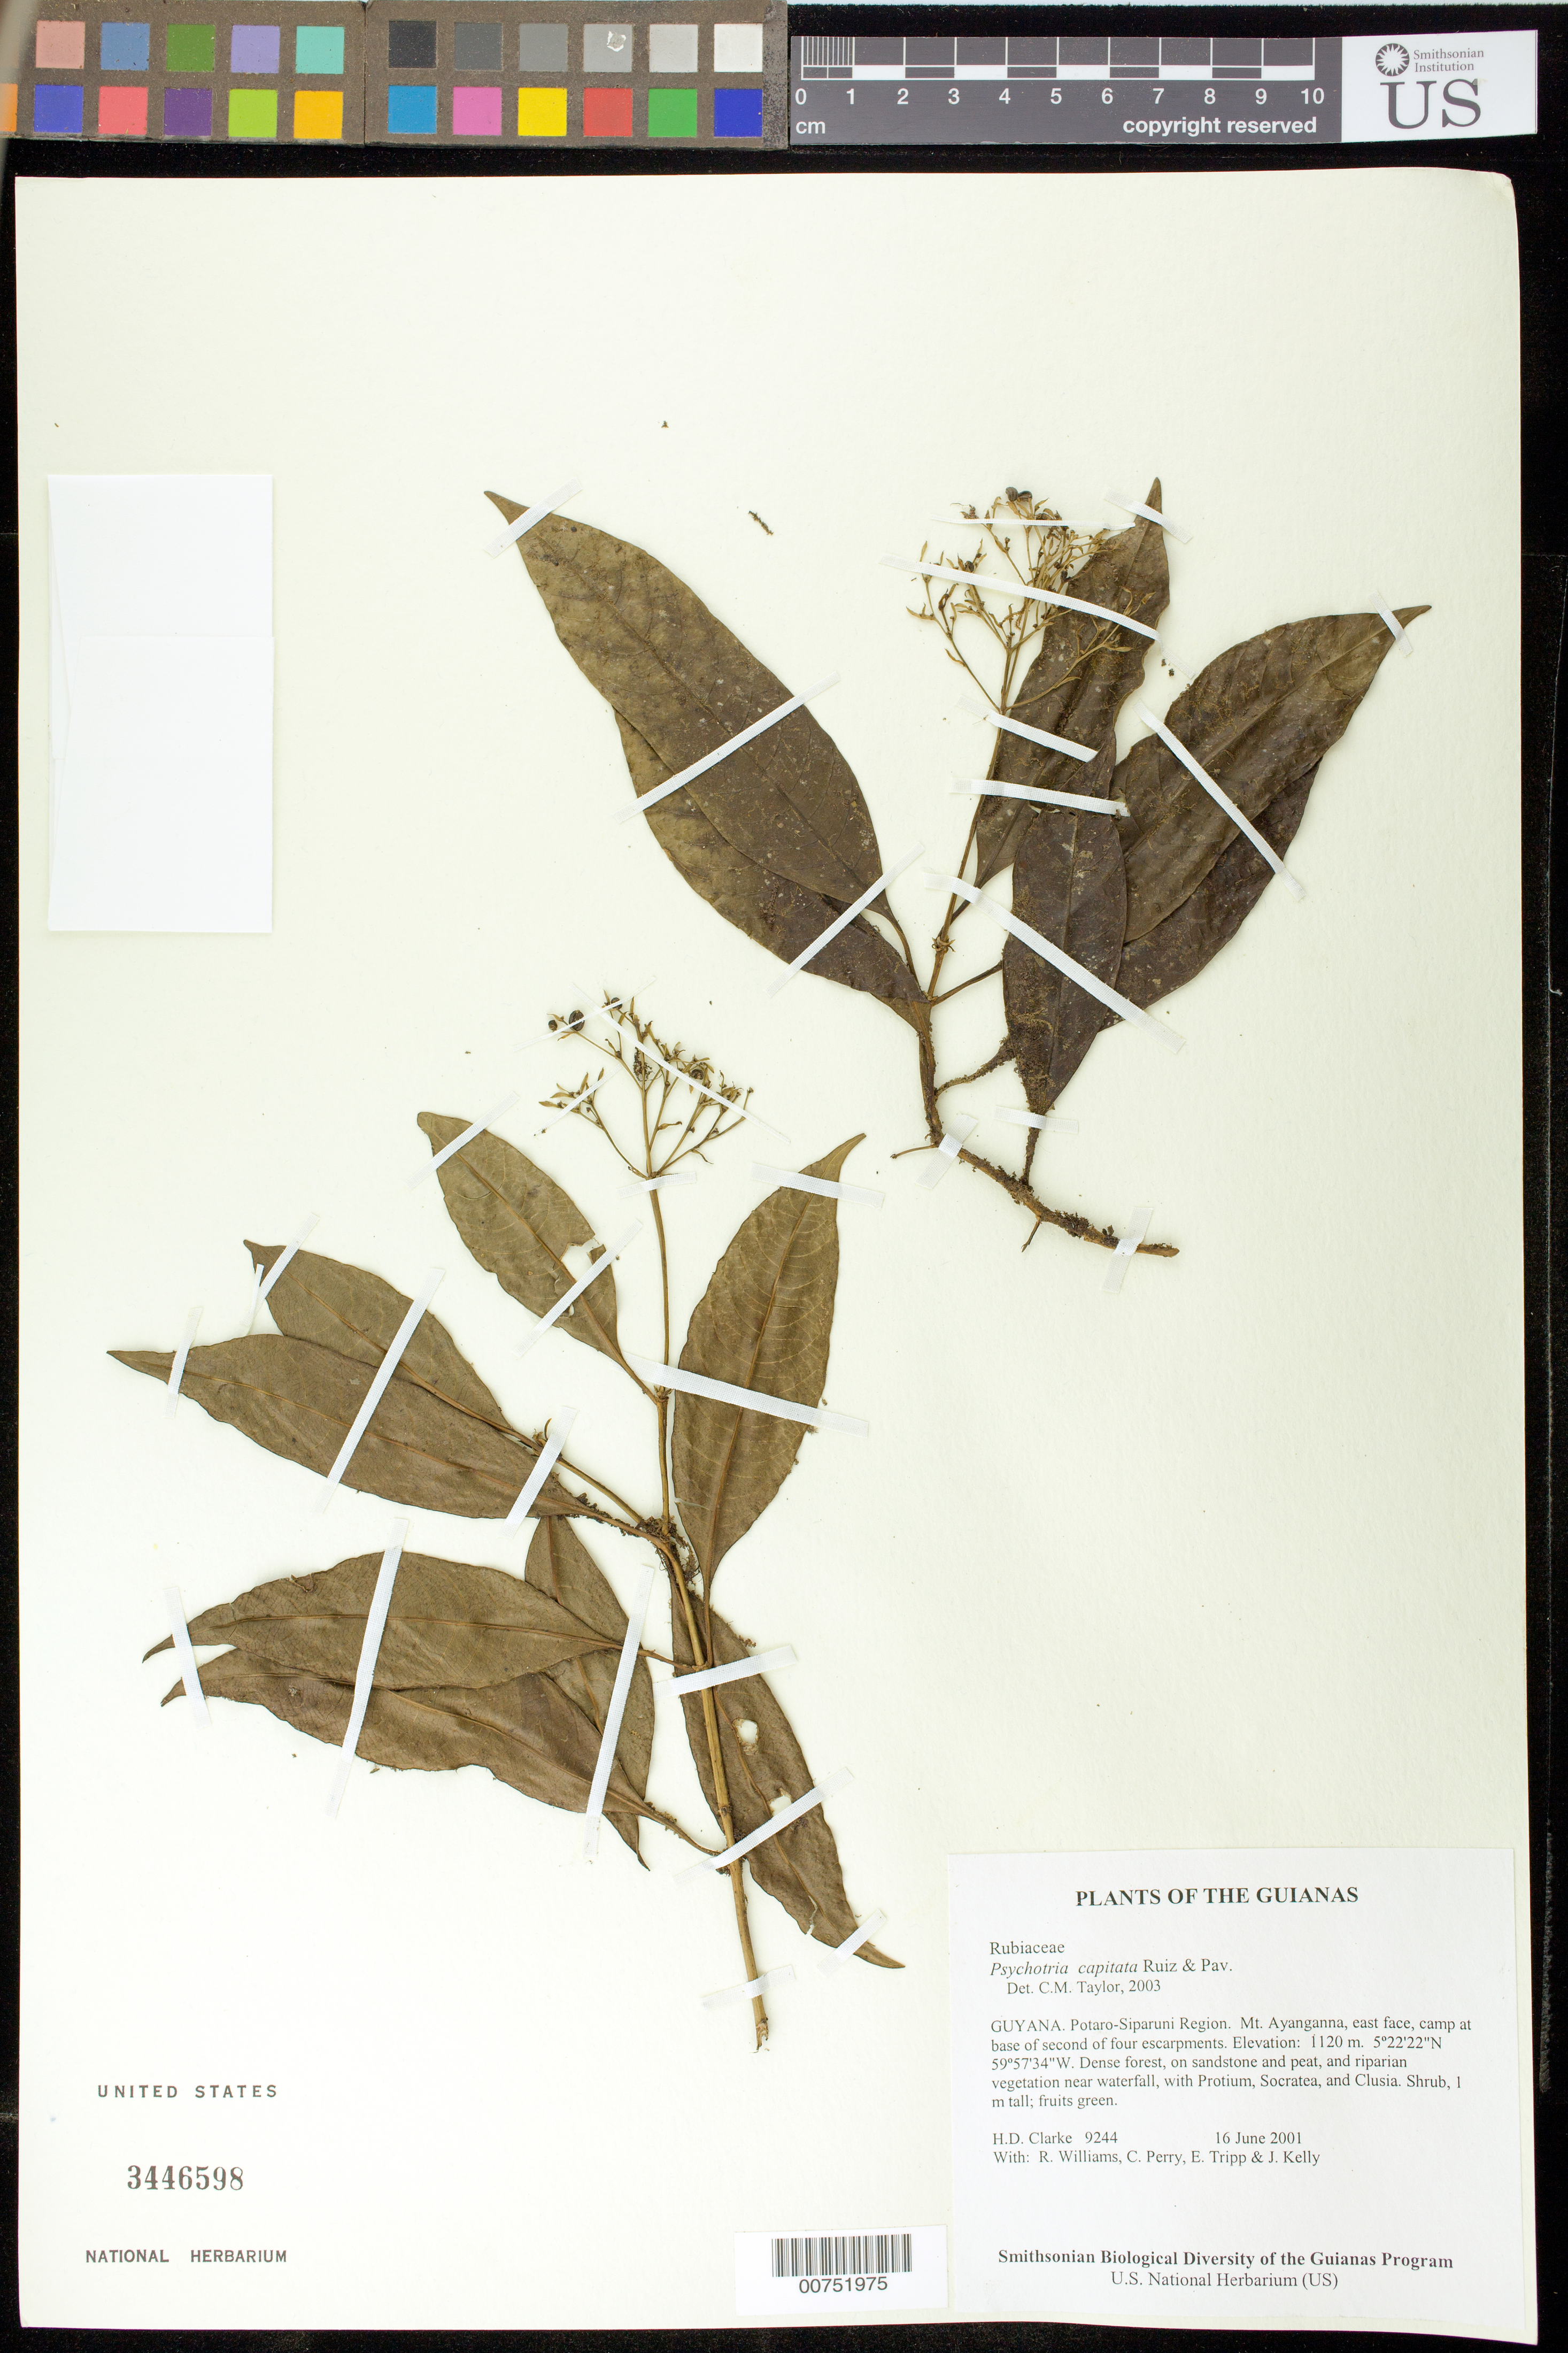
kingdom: Plantae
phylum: Tracheophyta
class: Magnoliopsida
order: Gentianales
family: Rubiaceae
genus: Palicourea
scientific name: Palicourea violacea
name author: (Aubl.) A. Rich.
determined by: Kirkbride, J. H., Jr.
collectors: H. D. Clarke, R. Williams, C. Perry, E. Tripp & J. Kelly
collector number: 9244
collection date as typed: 16 June 2001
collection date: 2001-06-16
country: Guyana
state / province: Potaro-Siparuni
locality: Mt. Ayanganna, east face, camp at base of second of four escarpments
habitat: Dense forest, on sandstone and peat, and riparian vegetation near waterfall, with Protium, Socratea, and Clusia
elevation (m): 1120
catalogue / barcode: US 3446598